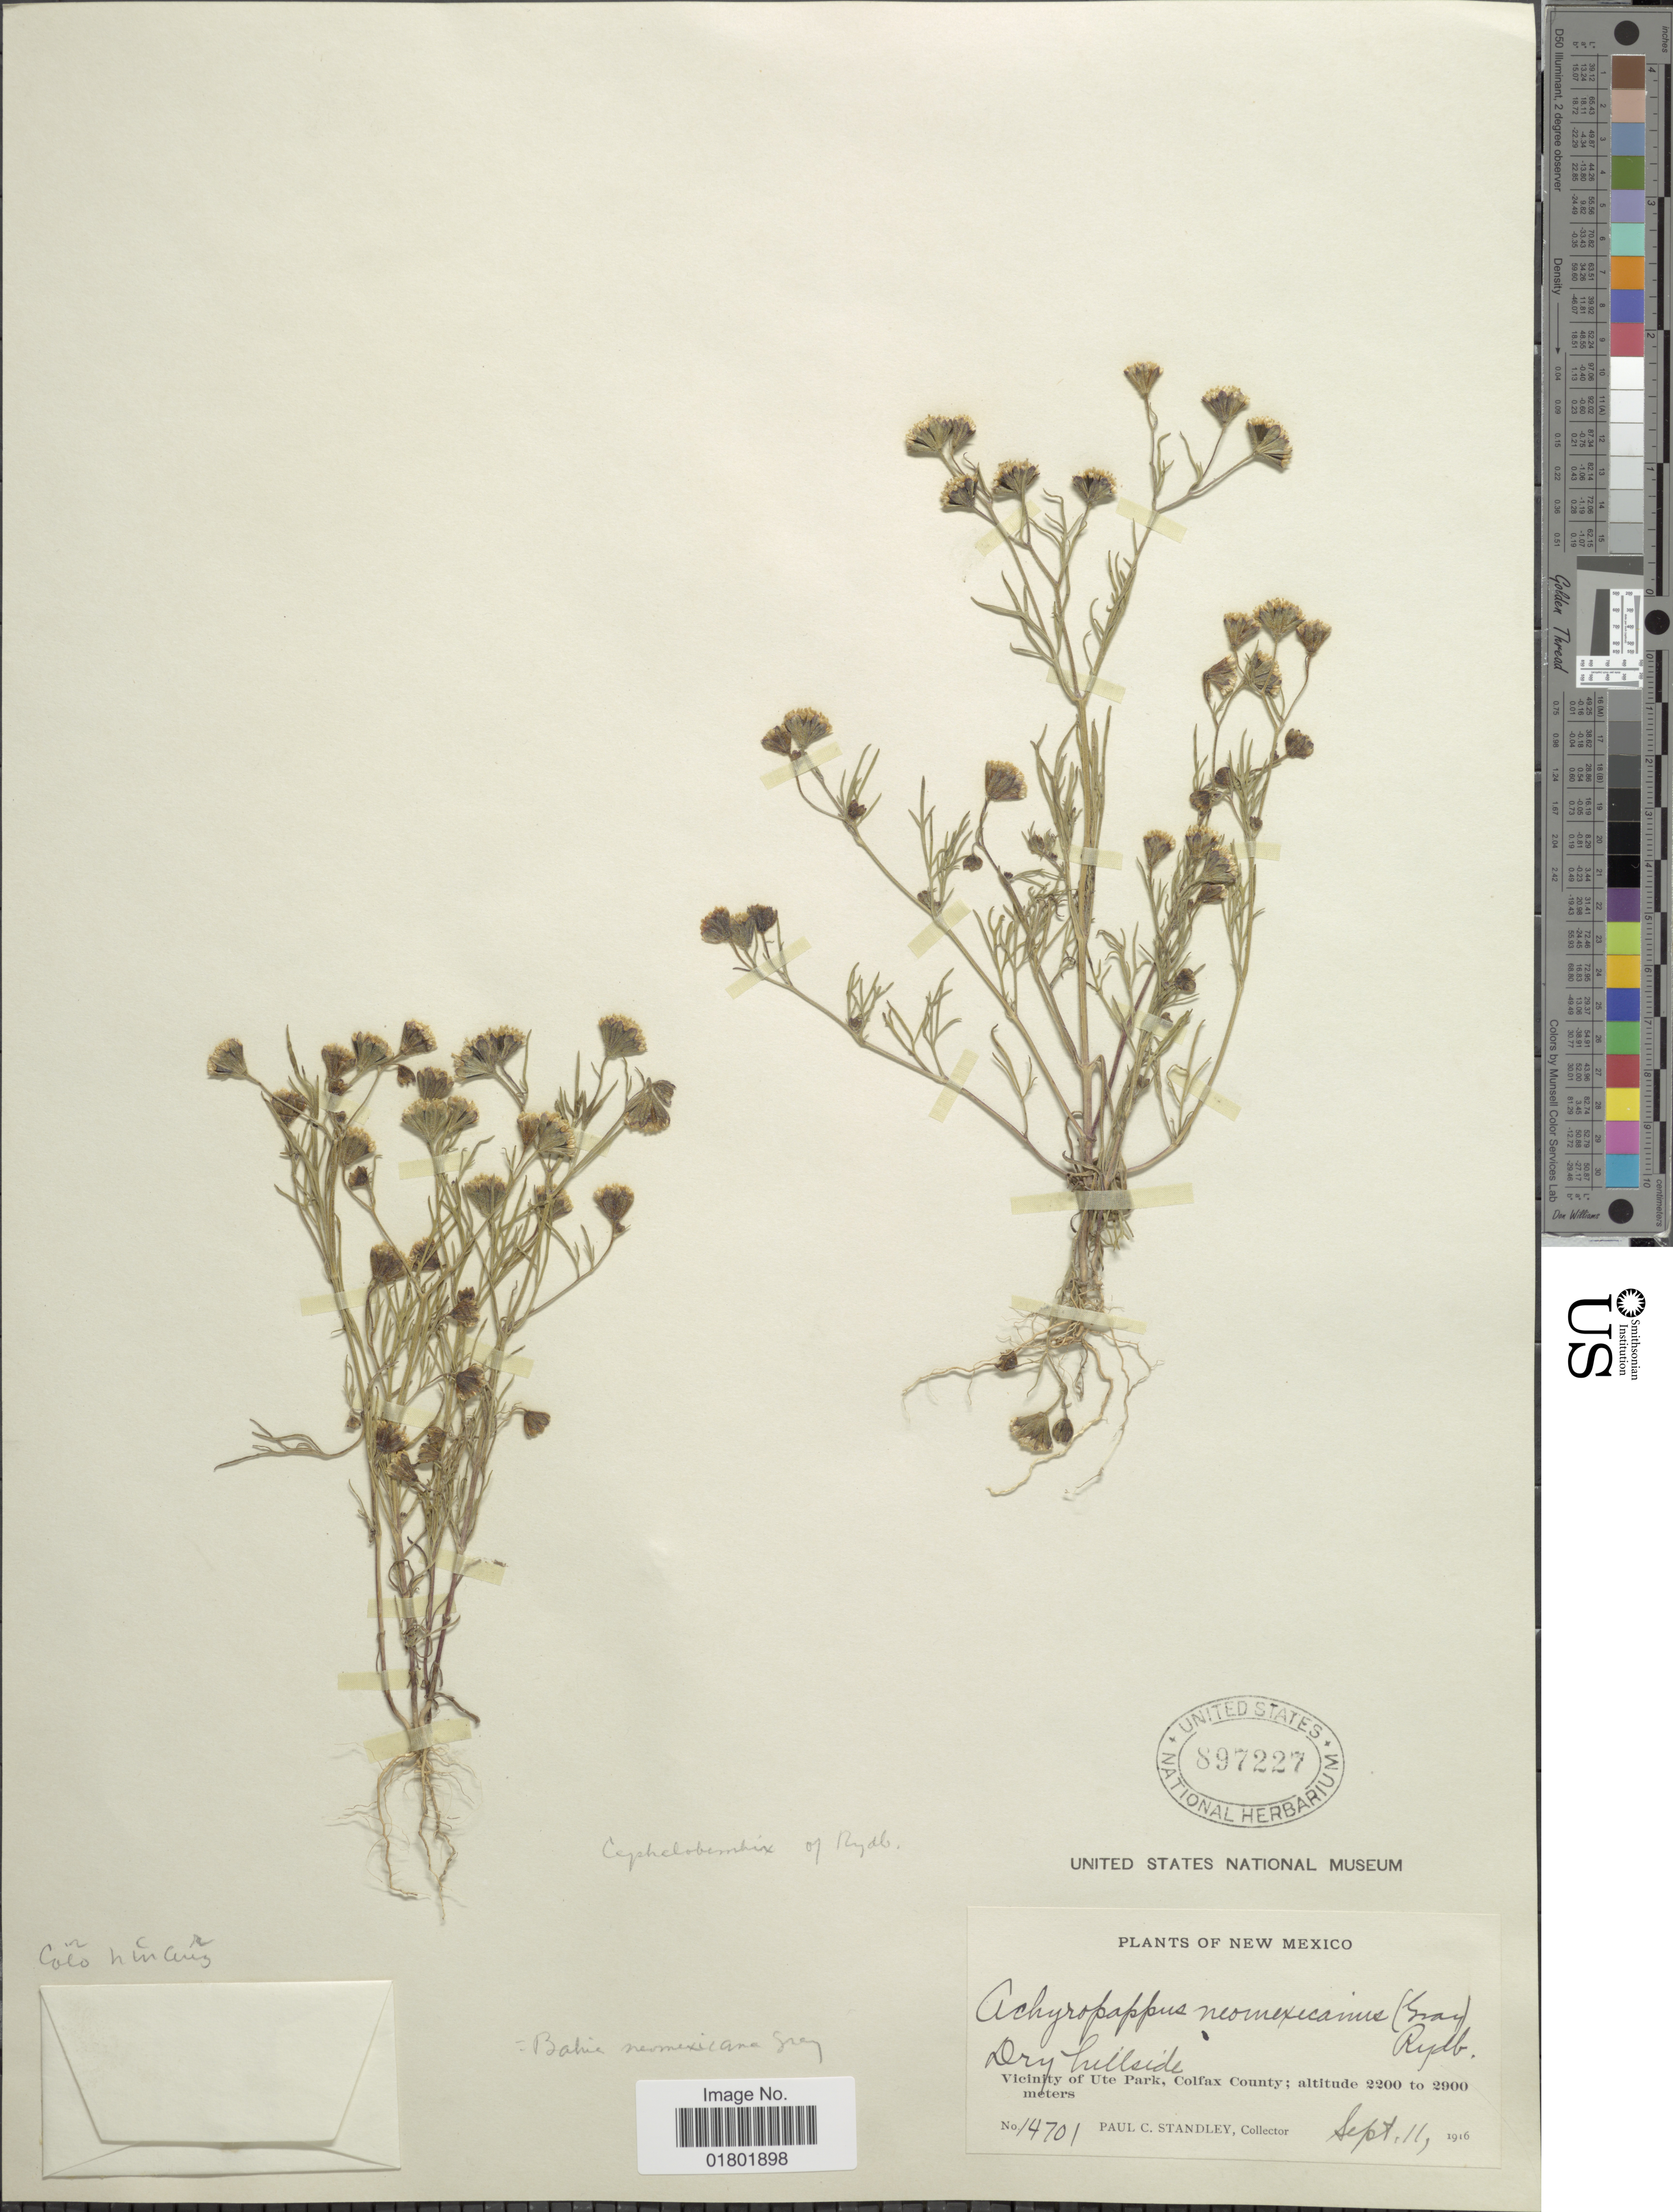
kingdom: Plantae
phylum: Tracheophyta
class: Magnoliopsida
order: Asterales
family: Asteraceae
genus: Bahia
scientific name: Bahia neomexicana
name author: (A. Gray) A. Gray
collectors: P. C. Standley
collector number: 14701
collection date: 1916-09-11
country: United States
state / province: New Mexico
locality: Vicinity of Ute Park, Colfax County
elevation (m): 2200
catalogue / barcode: US 897227